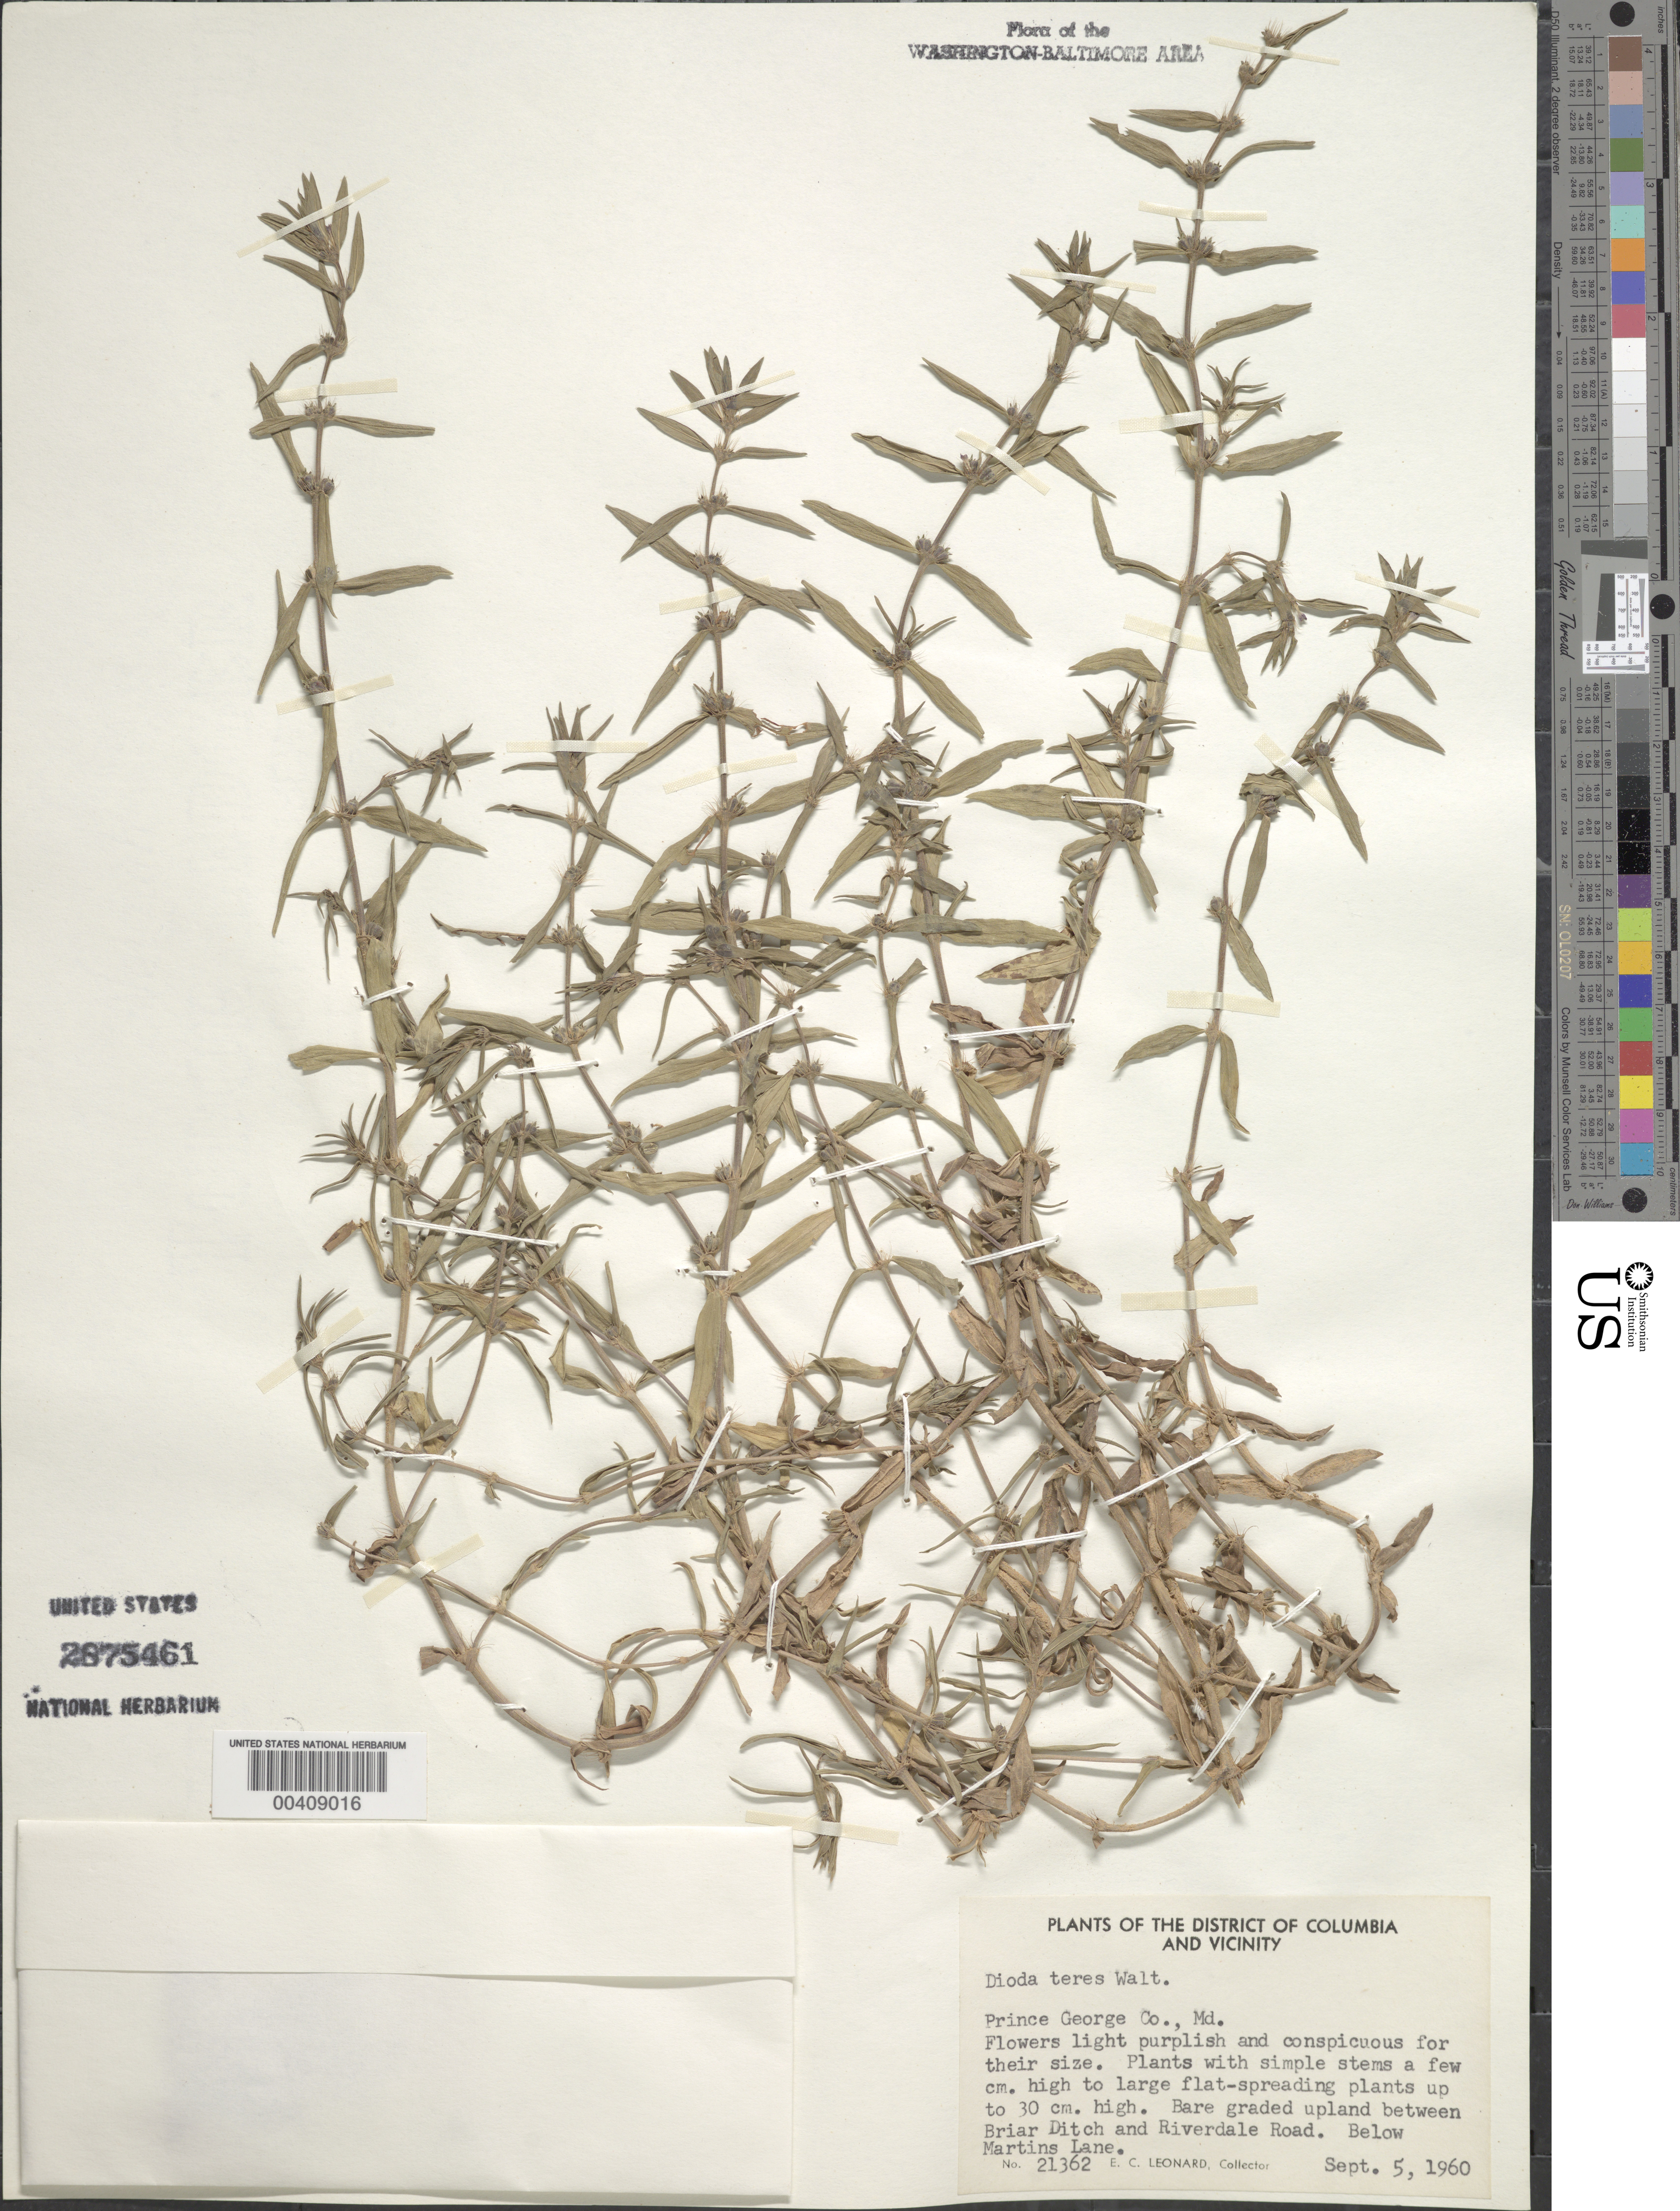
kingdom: Plantae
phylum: Tracheophyta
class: Magnoliopsida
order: Gentianales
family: Rubiaceae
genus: Diodia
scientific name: Diodia teres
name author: Walter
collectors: E. C. Leonard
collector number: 21362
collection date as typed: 05 Sep 1960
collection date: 1960-09-05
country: United States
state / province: Maryland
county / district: Prince George's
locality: Briar Ditch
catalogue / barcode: US 2875461